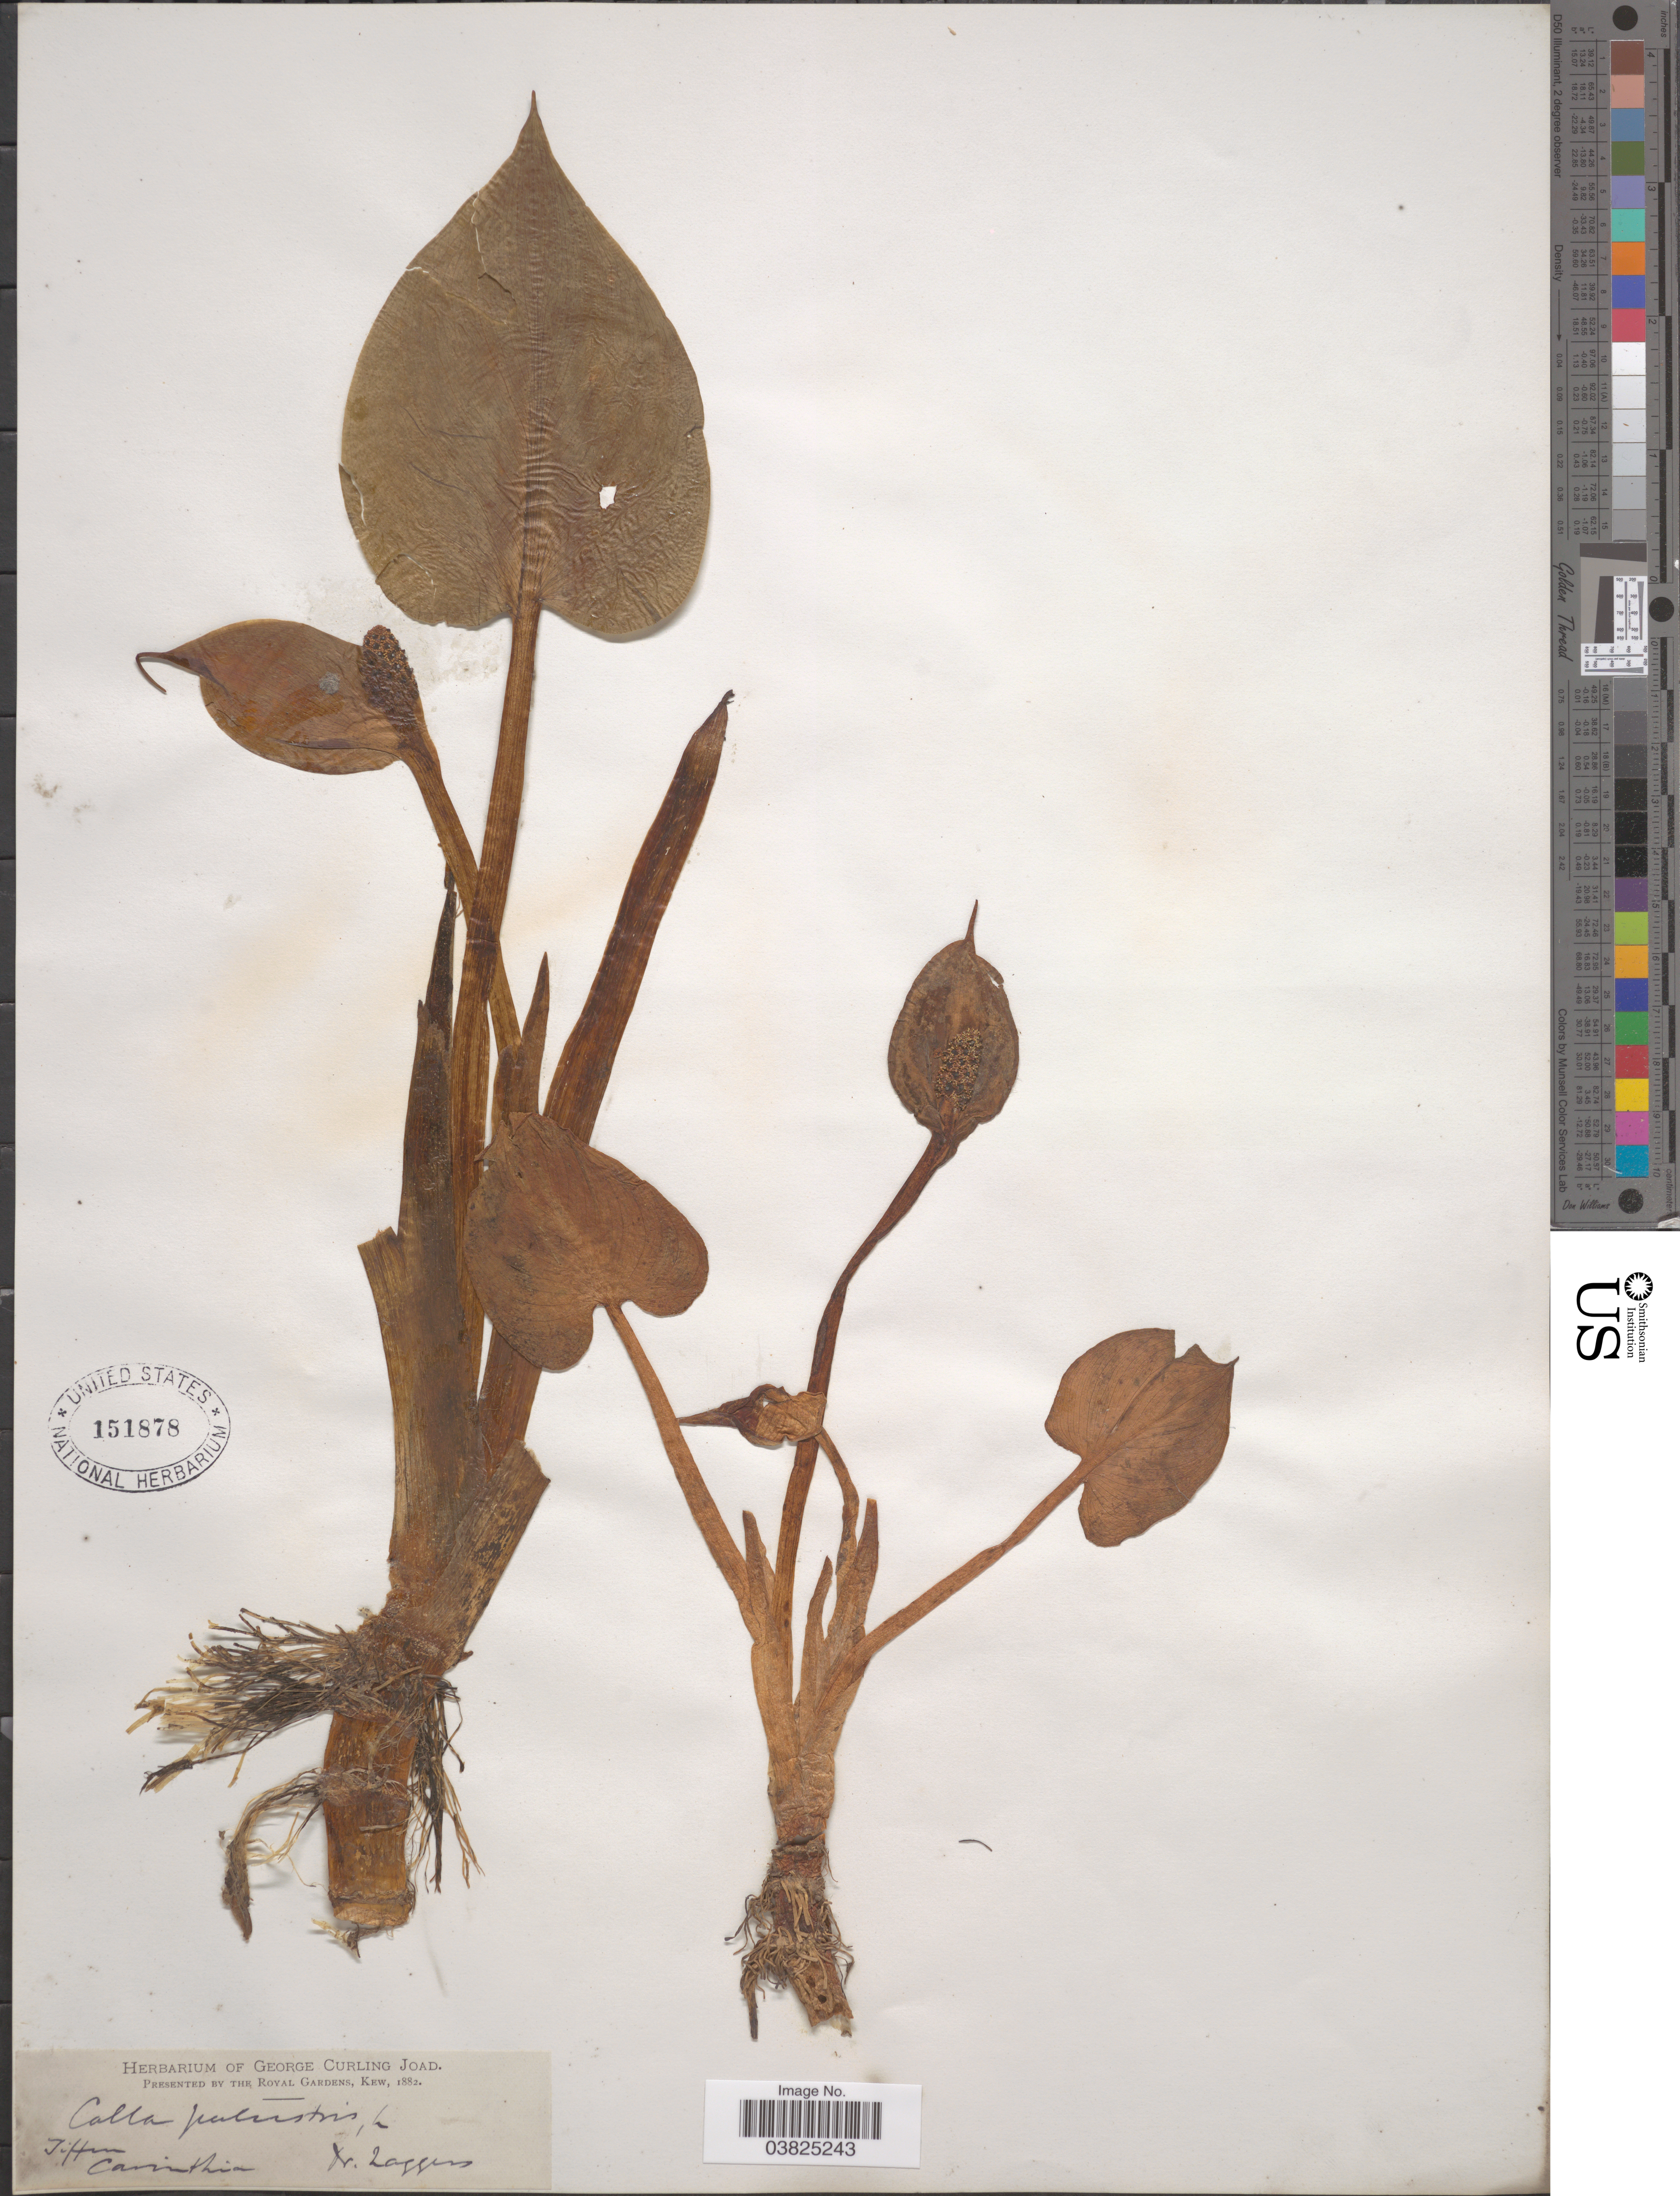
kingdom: Plantae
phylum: Tracheophyta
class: Liliopsida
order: Alismatales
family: Araceae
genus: Calla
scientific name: Calla palustris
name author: L.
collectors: F. J. Lagger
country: Austria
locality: Tiffen. Carinthia.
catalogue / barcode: US 151878